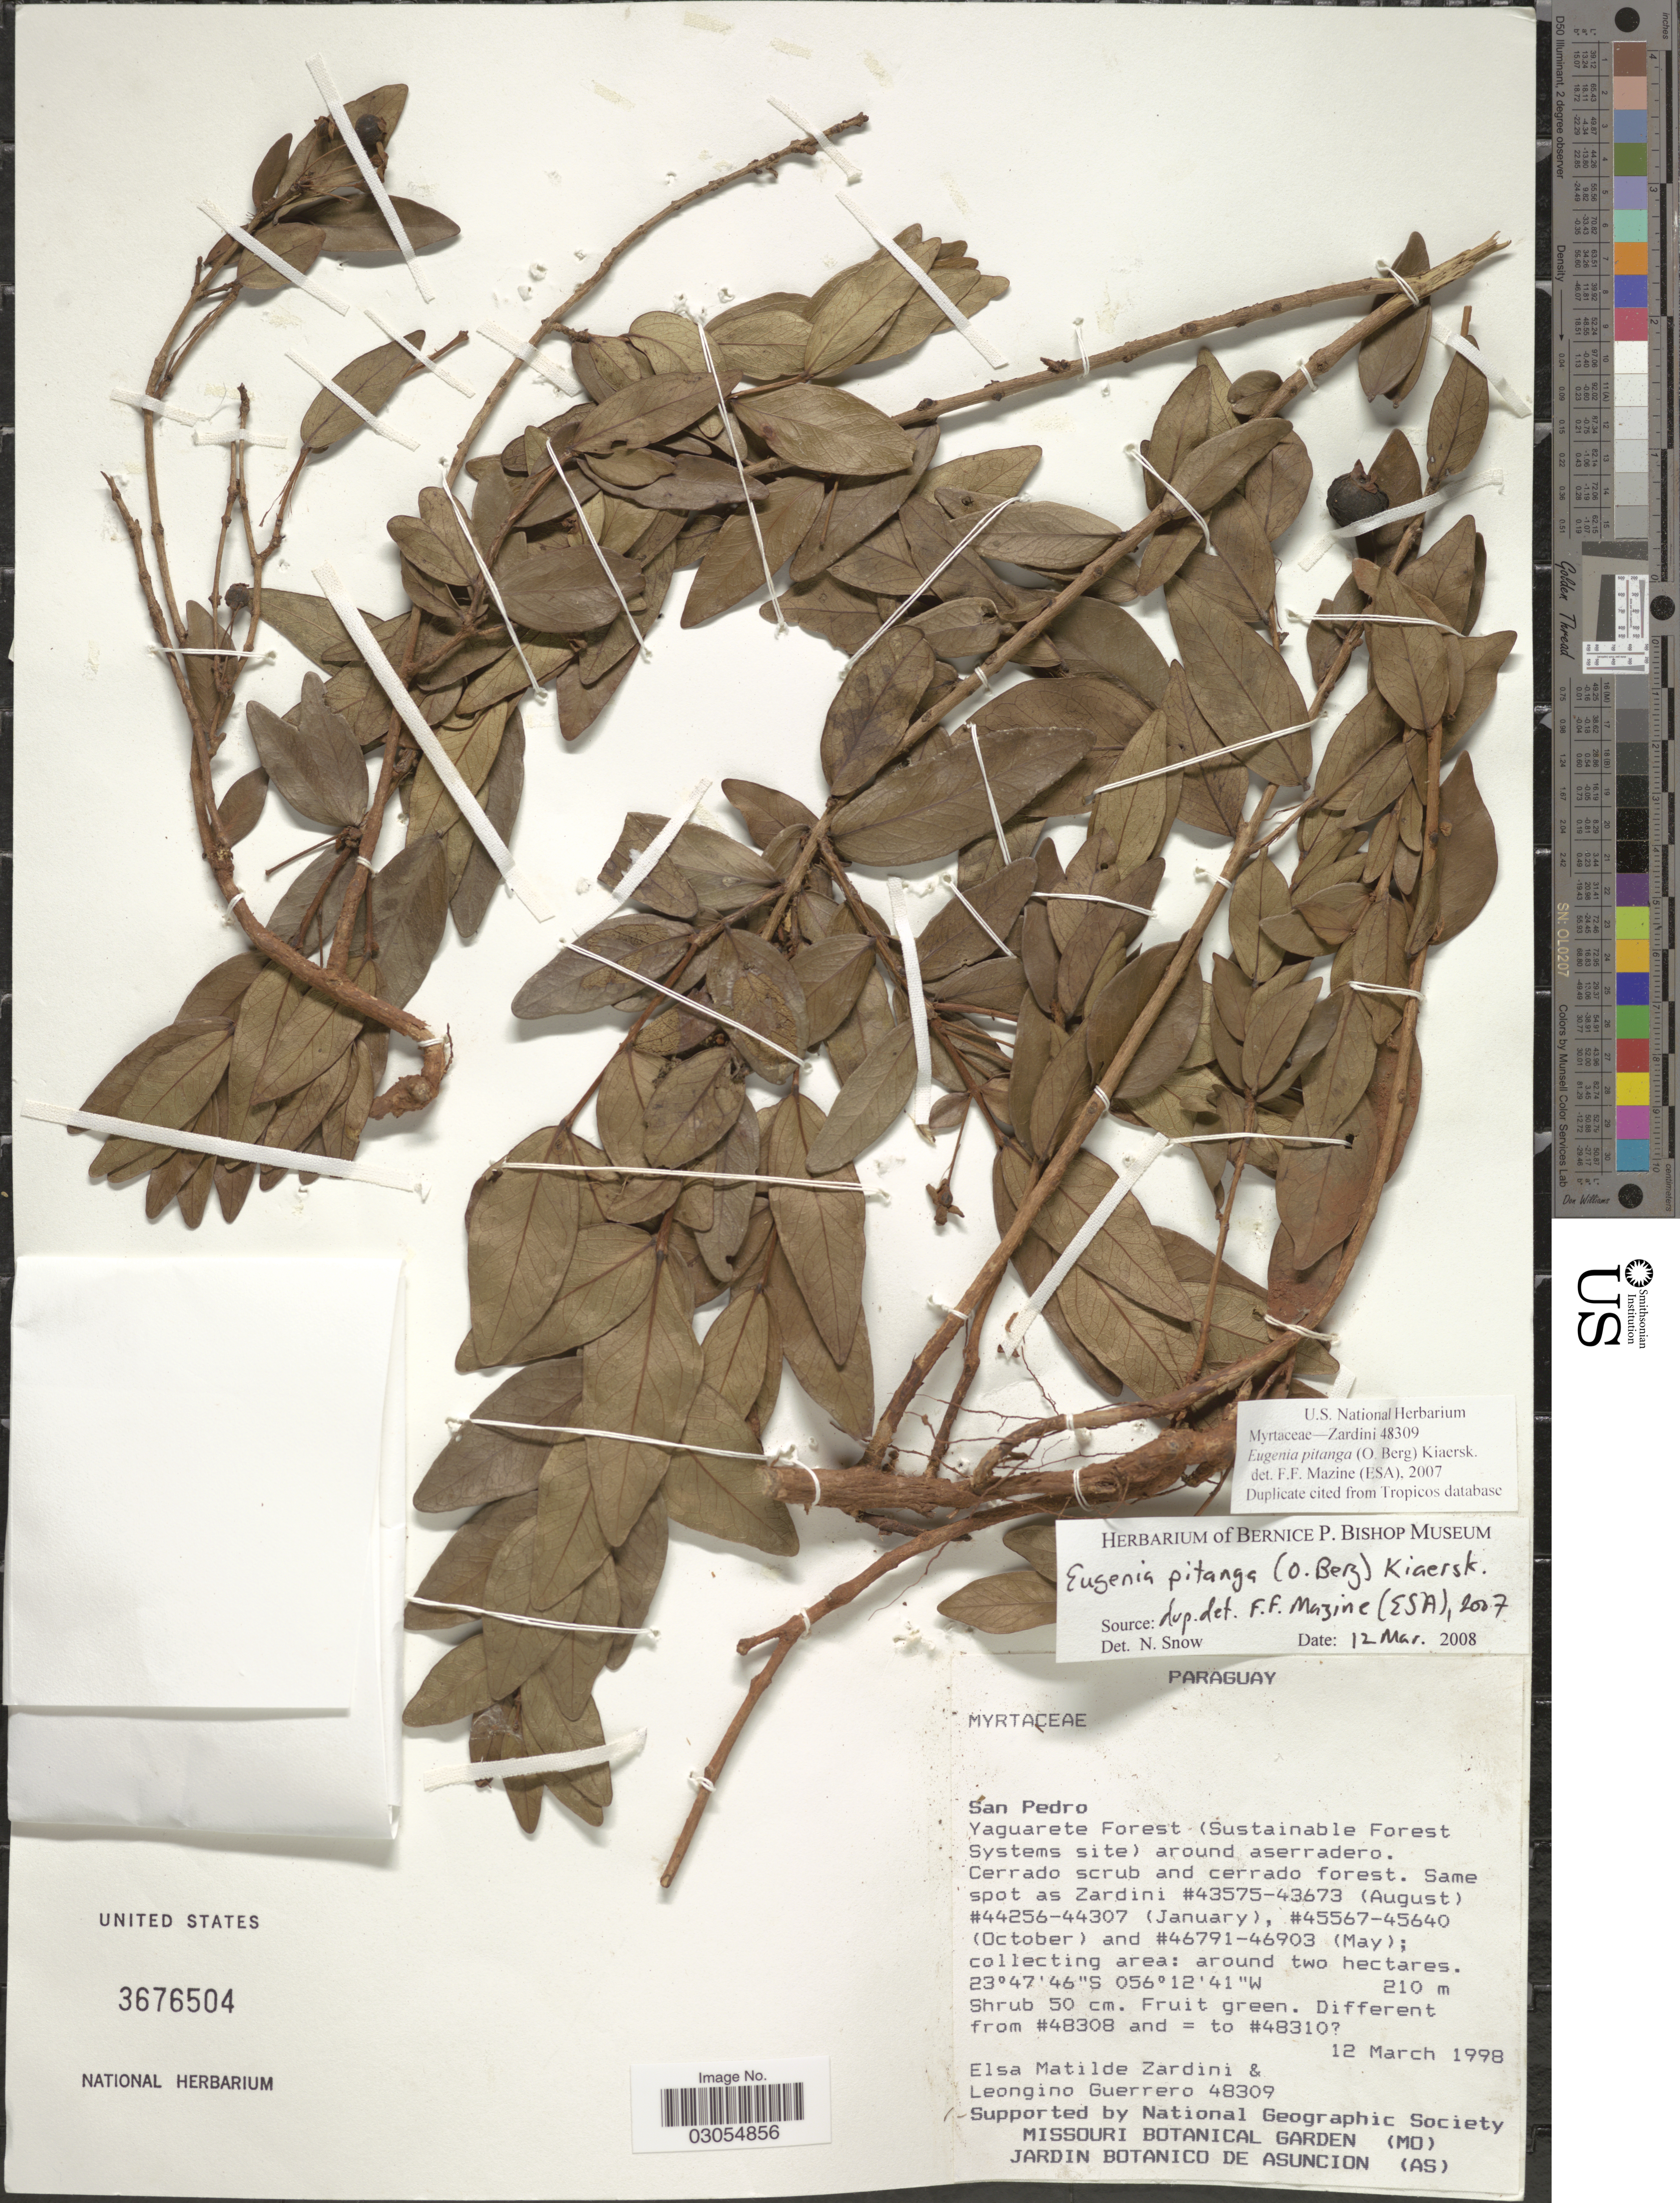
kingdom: Plantae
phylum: Tracheophyta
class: Magnoliopsida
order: Myrtales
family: Myrtaceae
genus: Eugenia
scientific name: Eugenia pitanga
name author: (O. Berg) Nied.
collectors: E. M. Zardini & L. Guerrero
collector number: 48309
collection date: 1998-03-12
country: Paraguay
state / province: San Pedro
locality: Yaguarete Forest (Sustainable Forest Systems site) around aserradero.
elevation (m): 210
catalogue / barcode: US 3676504